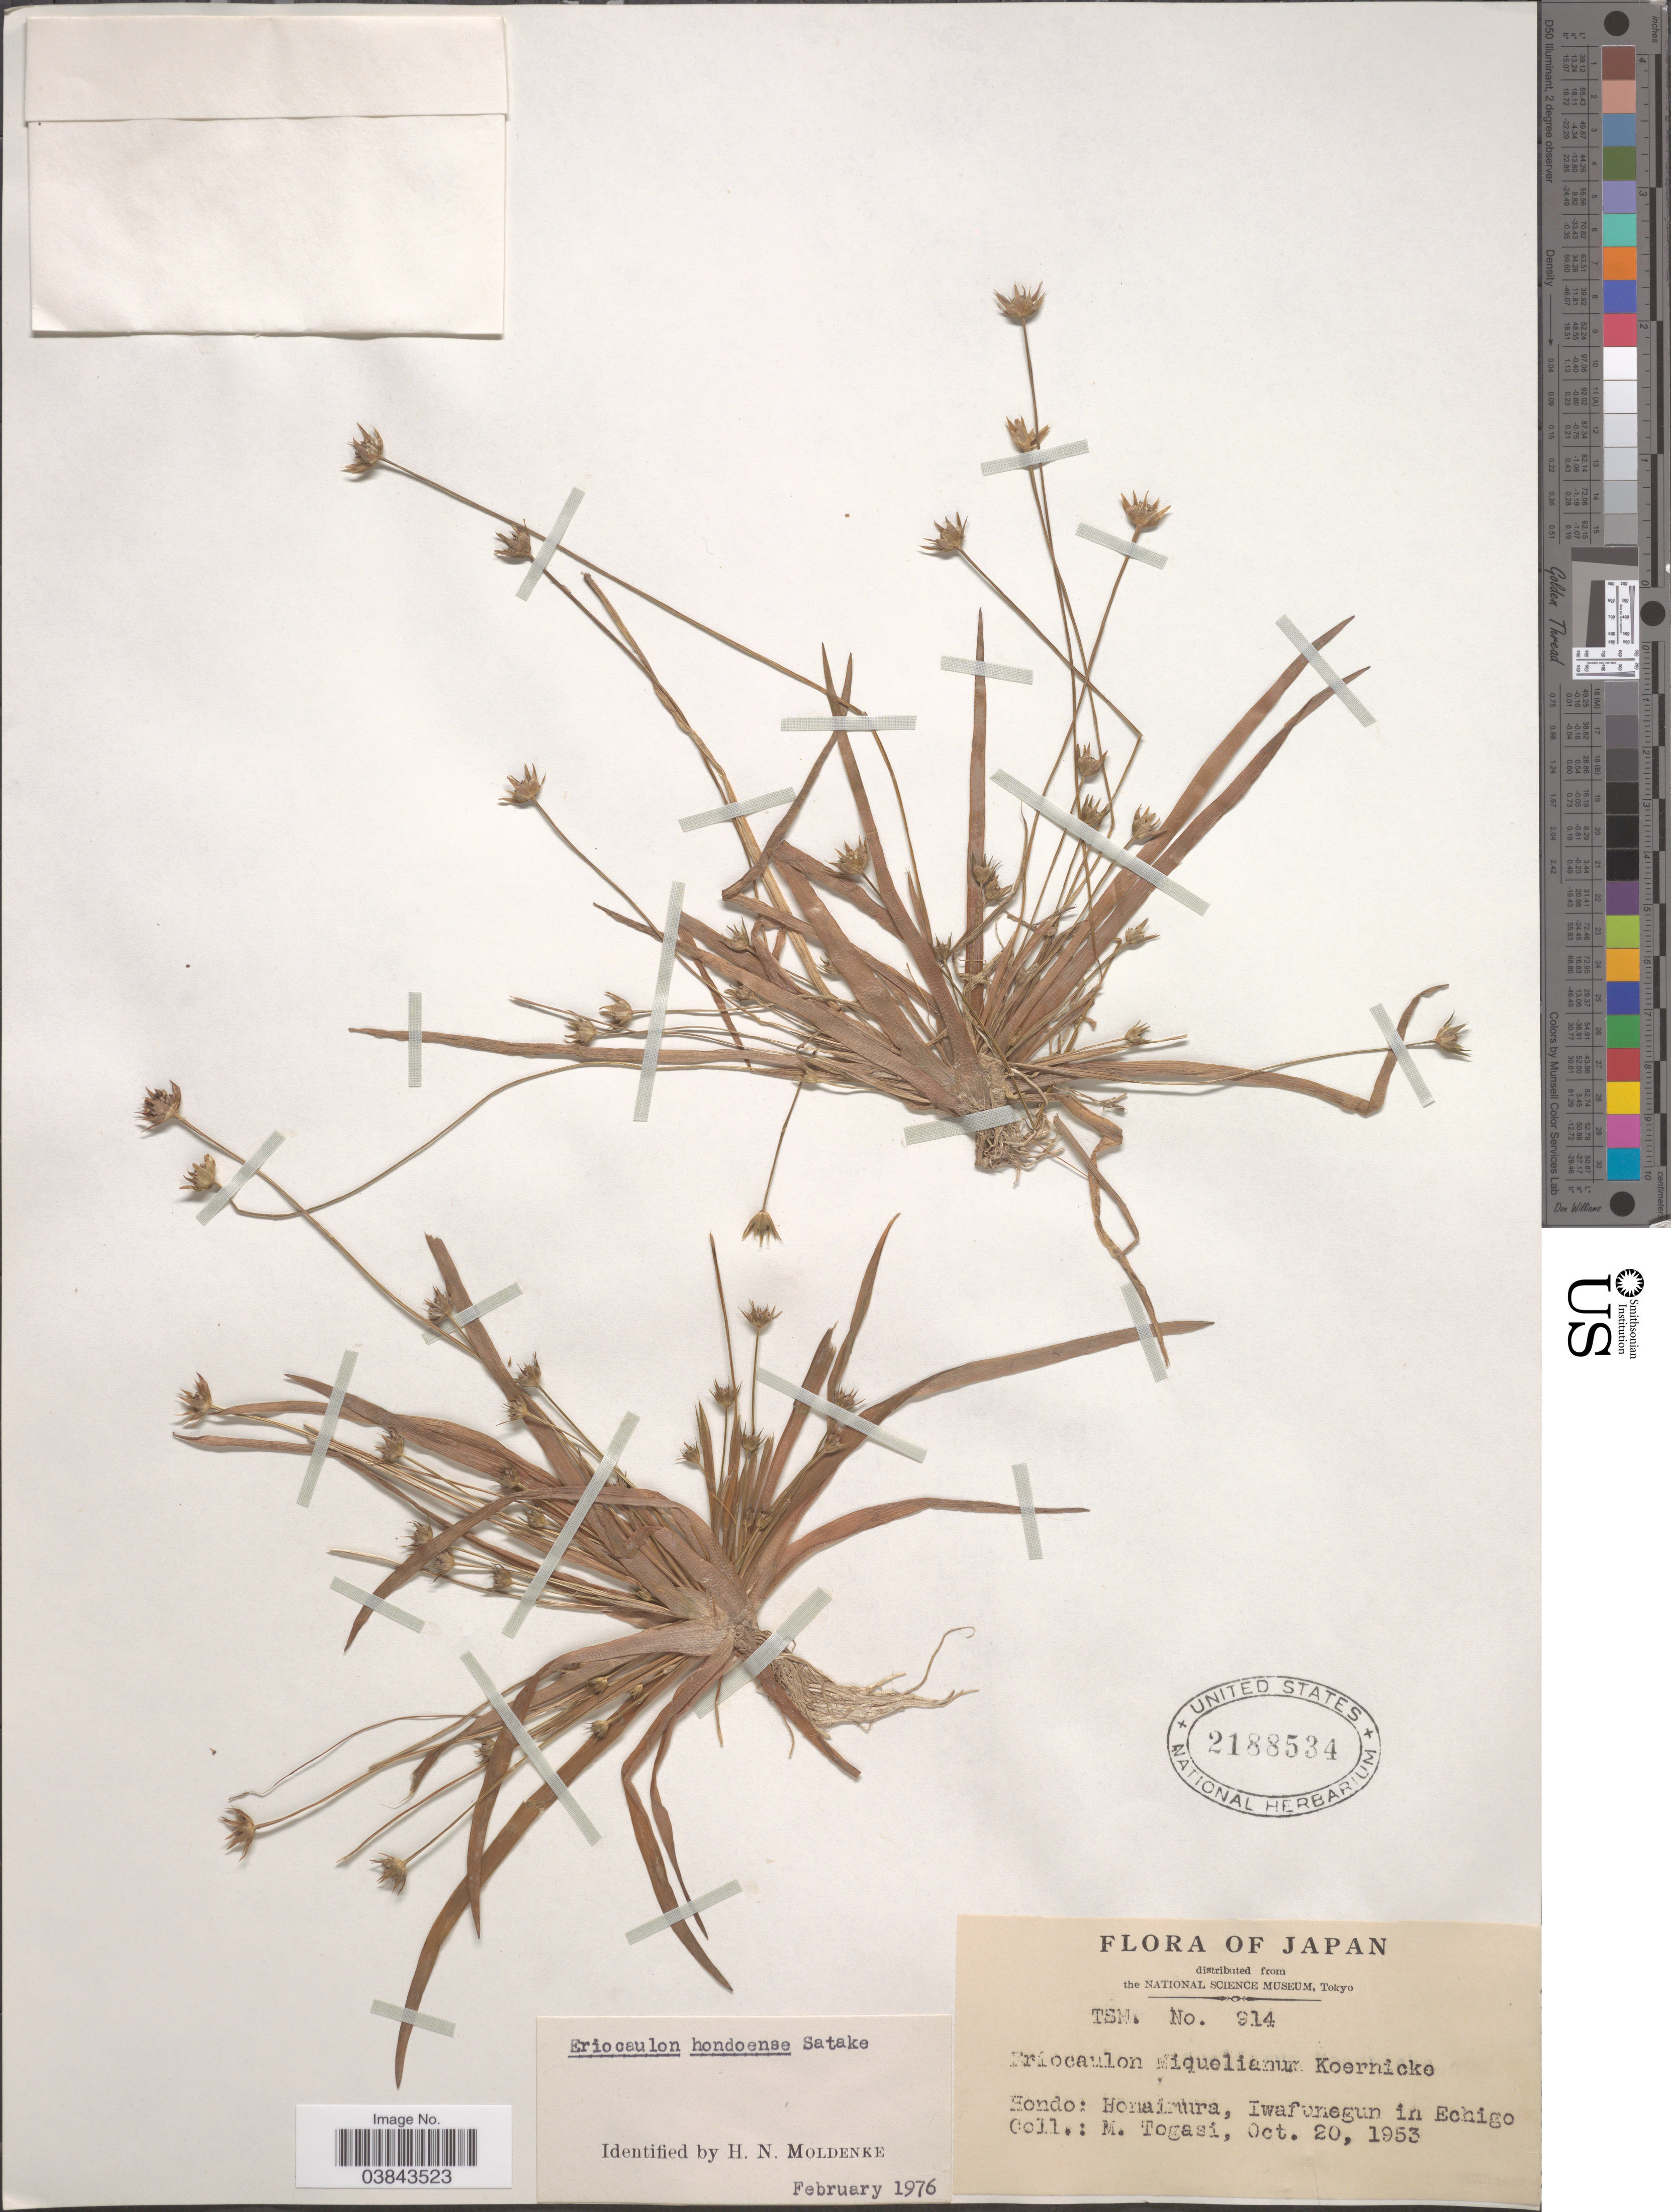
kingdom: Plantae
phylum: Tracheophyta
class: Liliopsida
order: Poales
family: Eriocaulaceae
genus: Eriocaulon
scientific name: Eriocaulon hondoense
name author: Satake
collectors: M. Togasi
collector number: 914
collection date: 1953-10-20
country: Japan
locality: Hondo: Honaimura, Iwafunegun in Echigo.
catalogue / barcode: US 2188534